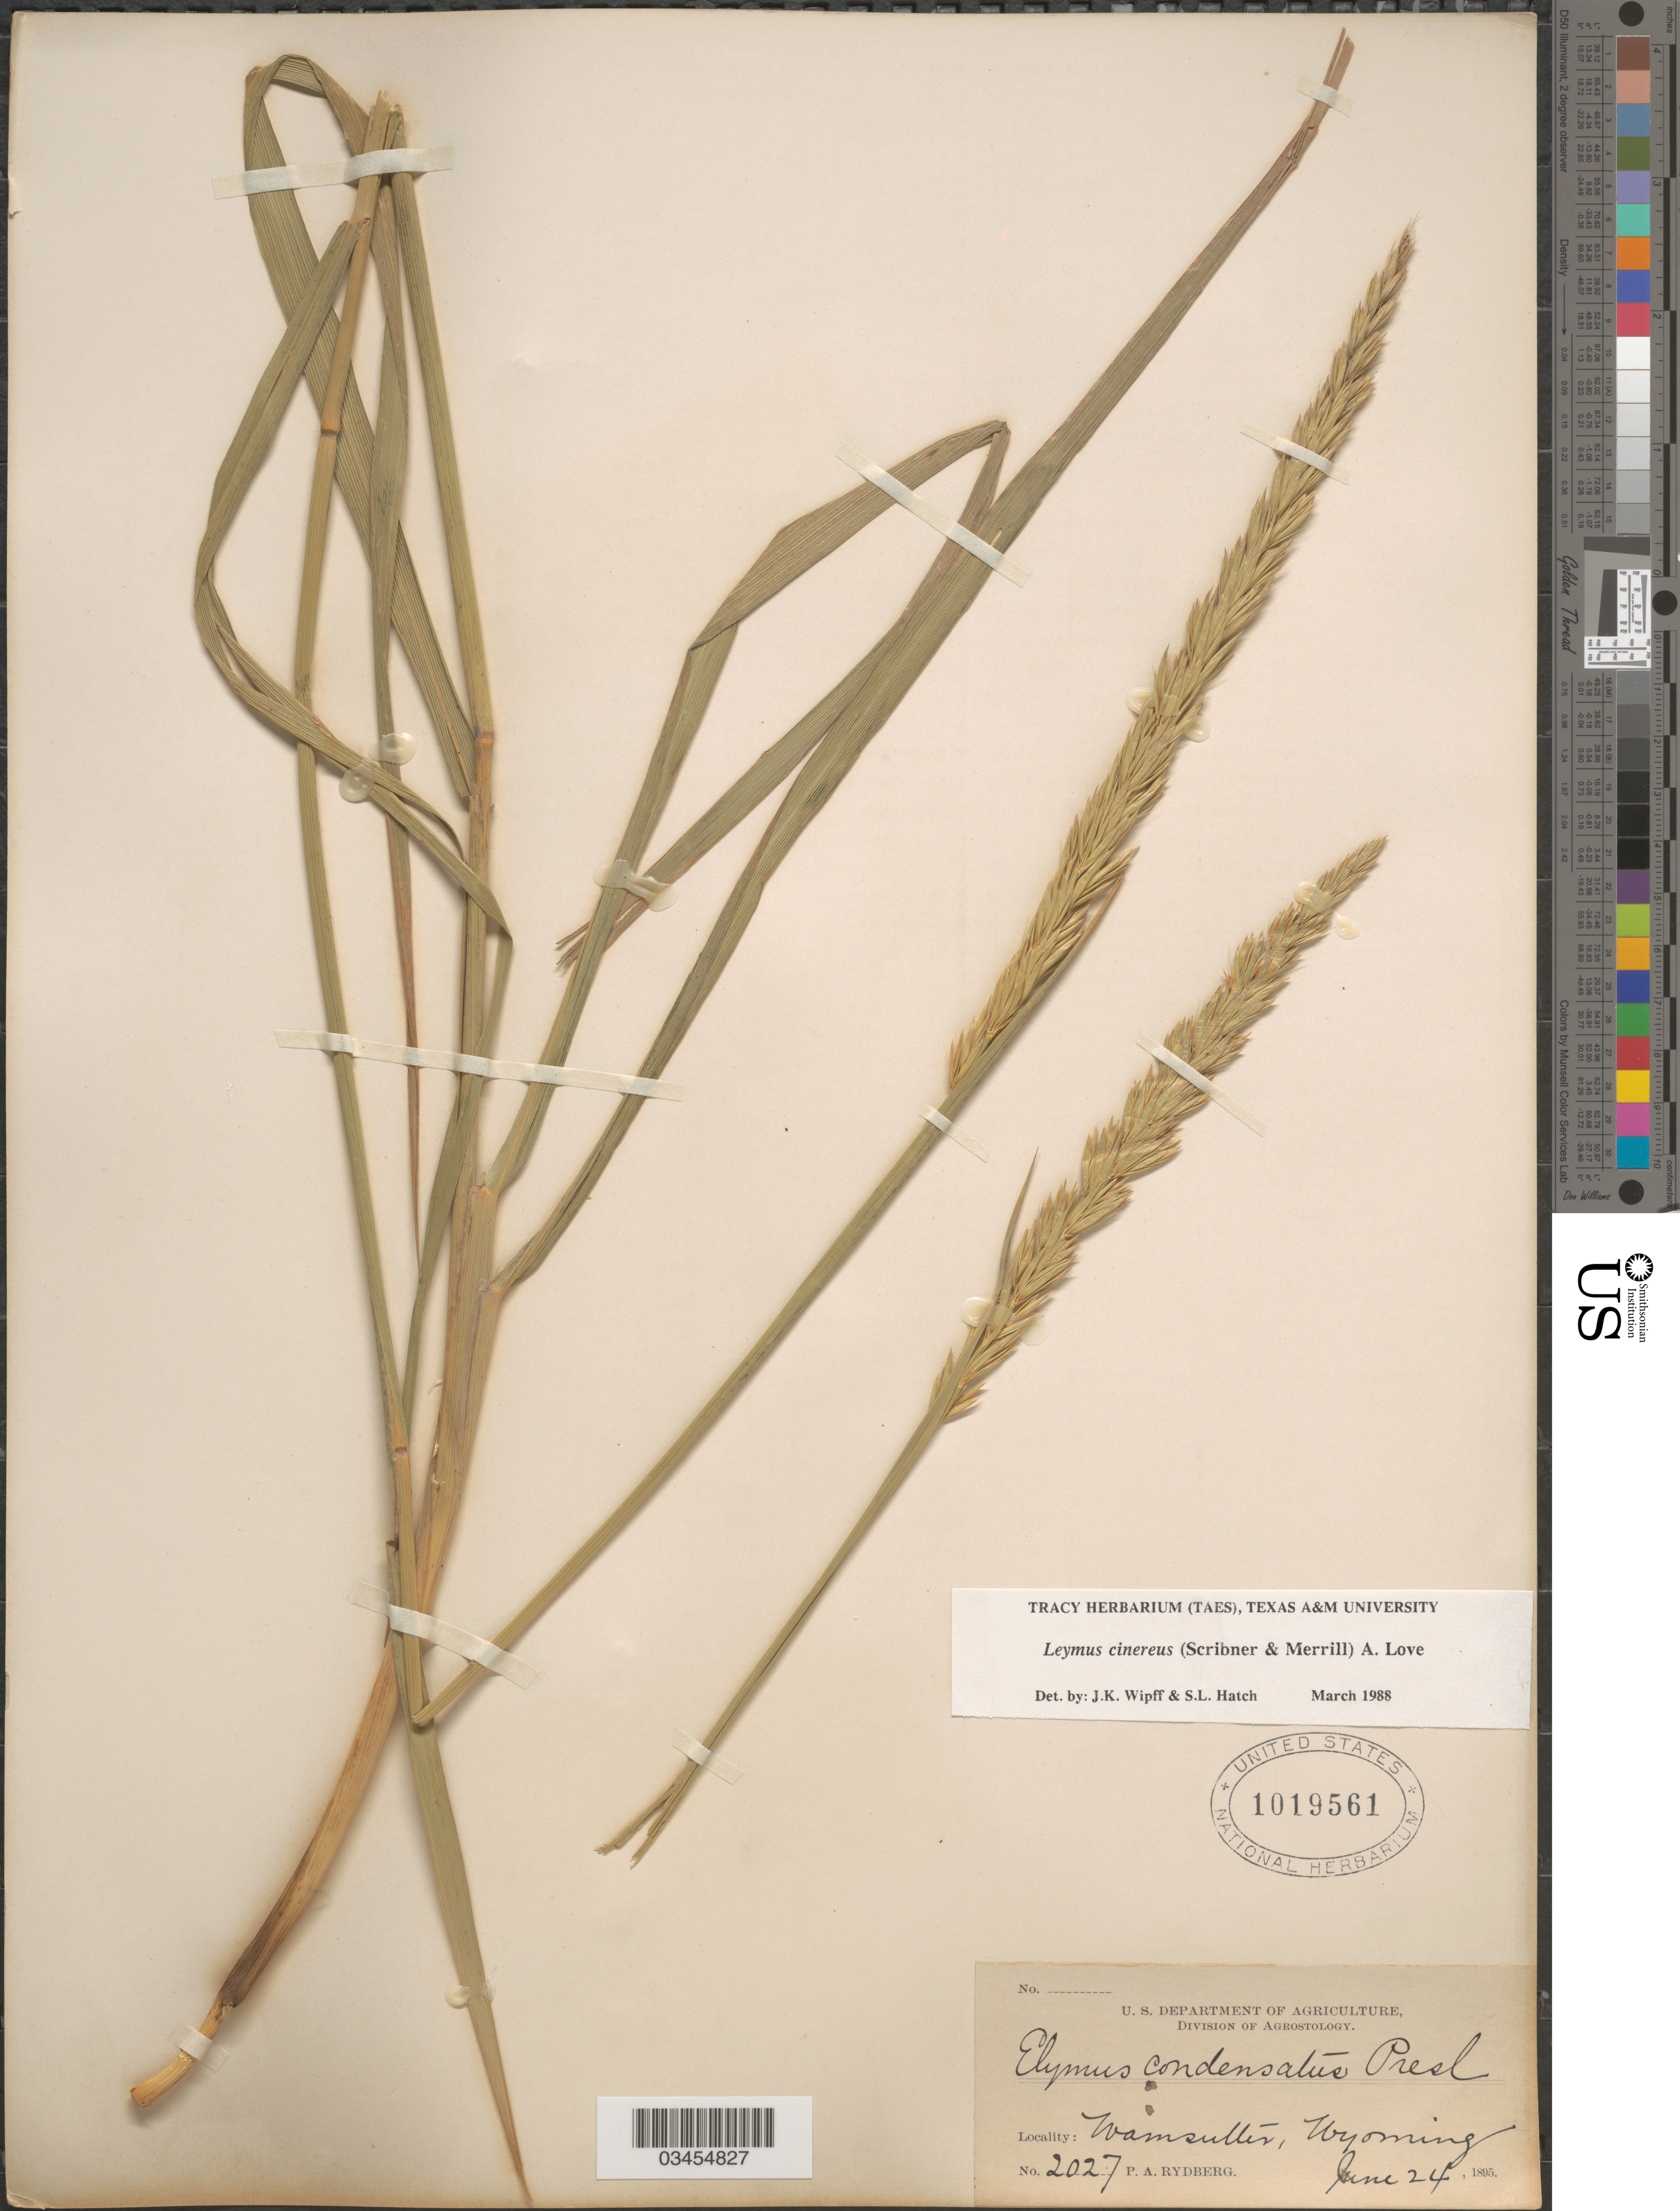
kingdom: Plantae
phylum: Tracheophyta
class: Liliopsida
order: Poales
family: Poaceae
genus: Leymus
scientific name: Leymus cinereus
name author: (Scribn. & Merr.) Á. Löve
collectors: P. A. Rydberg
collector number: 2027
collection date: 1895-06-24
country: United States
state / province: Wyoming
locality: Warmsutter.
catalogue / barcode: US 1019561